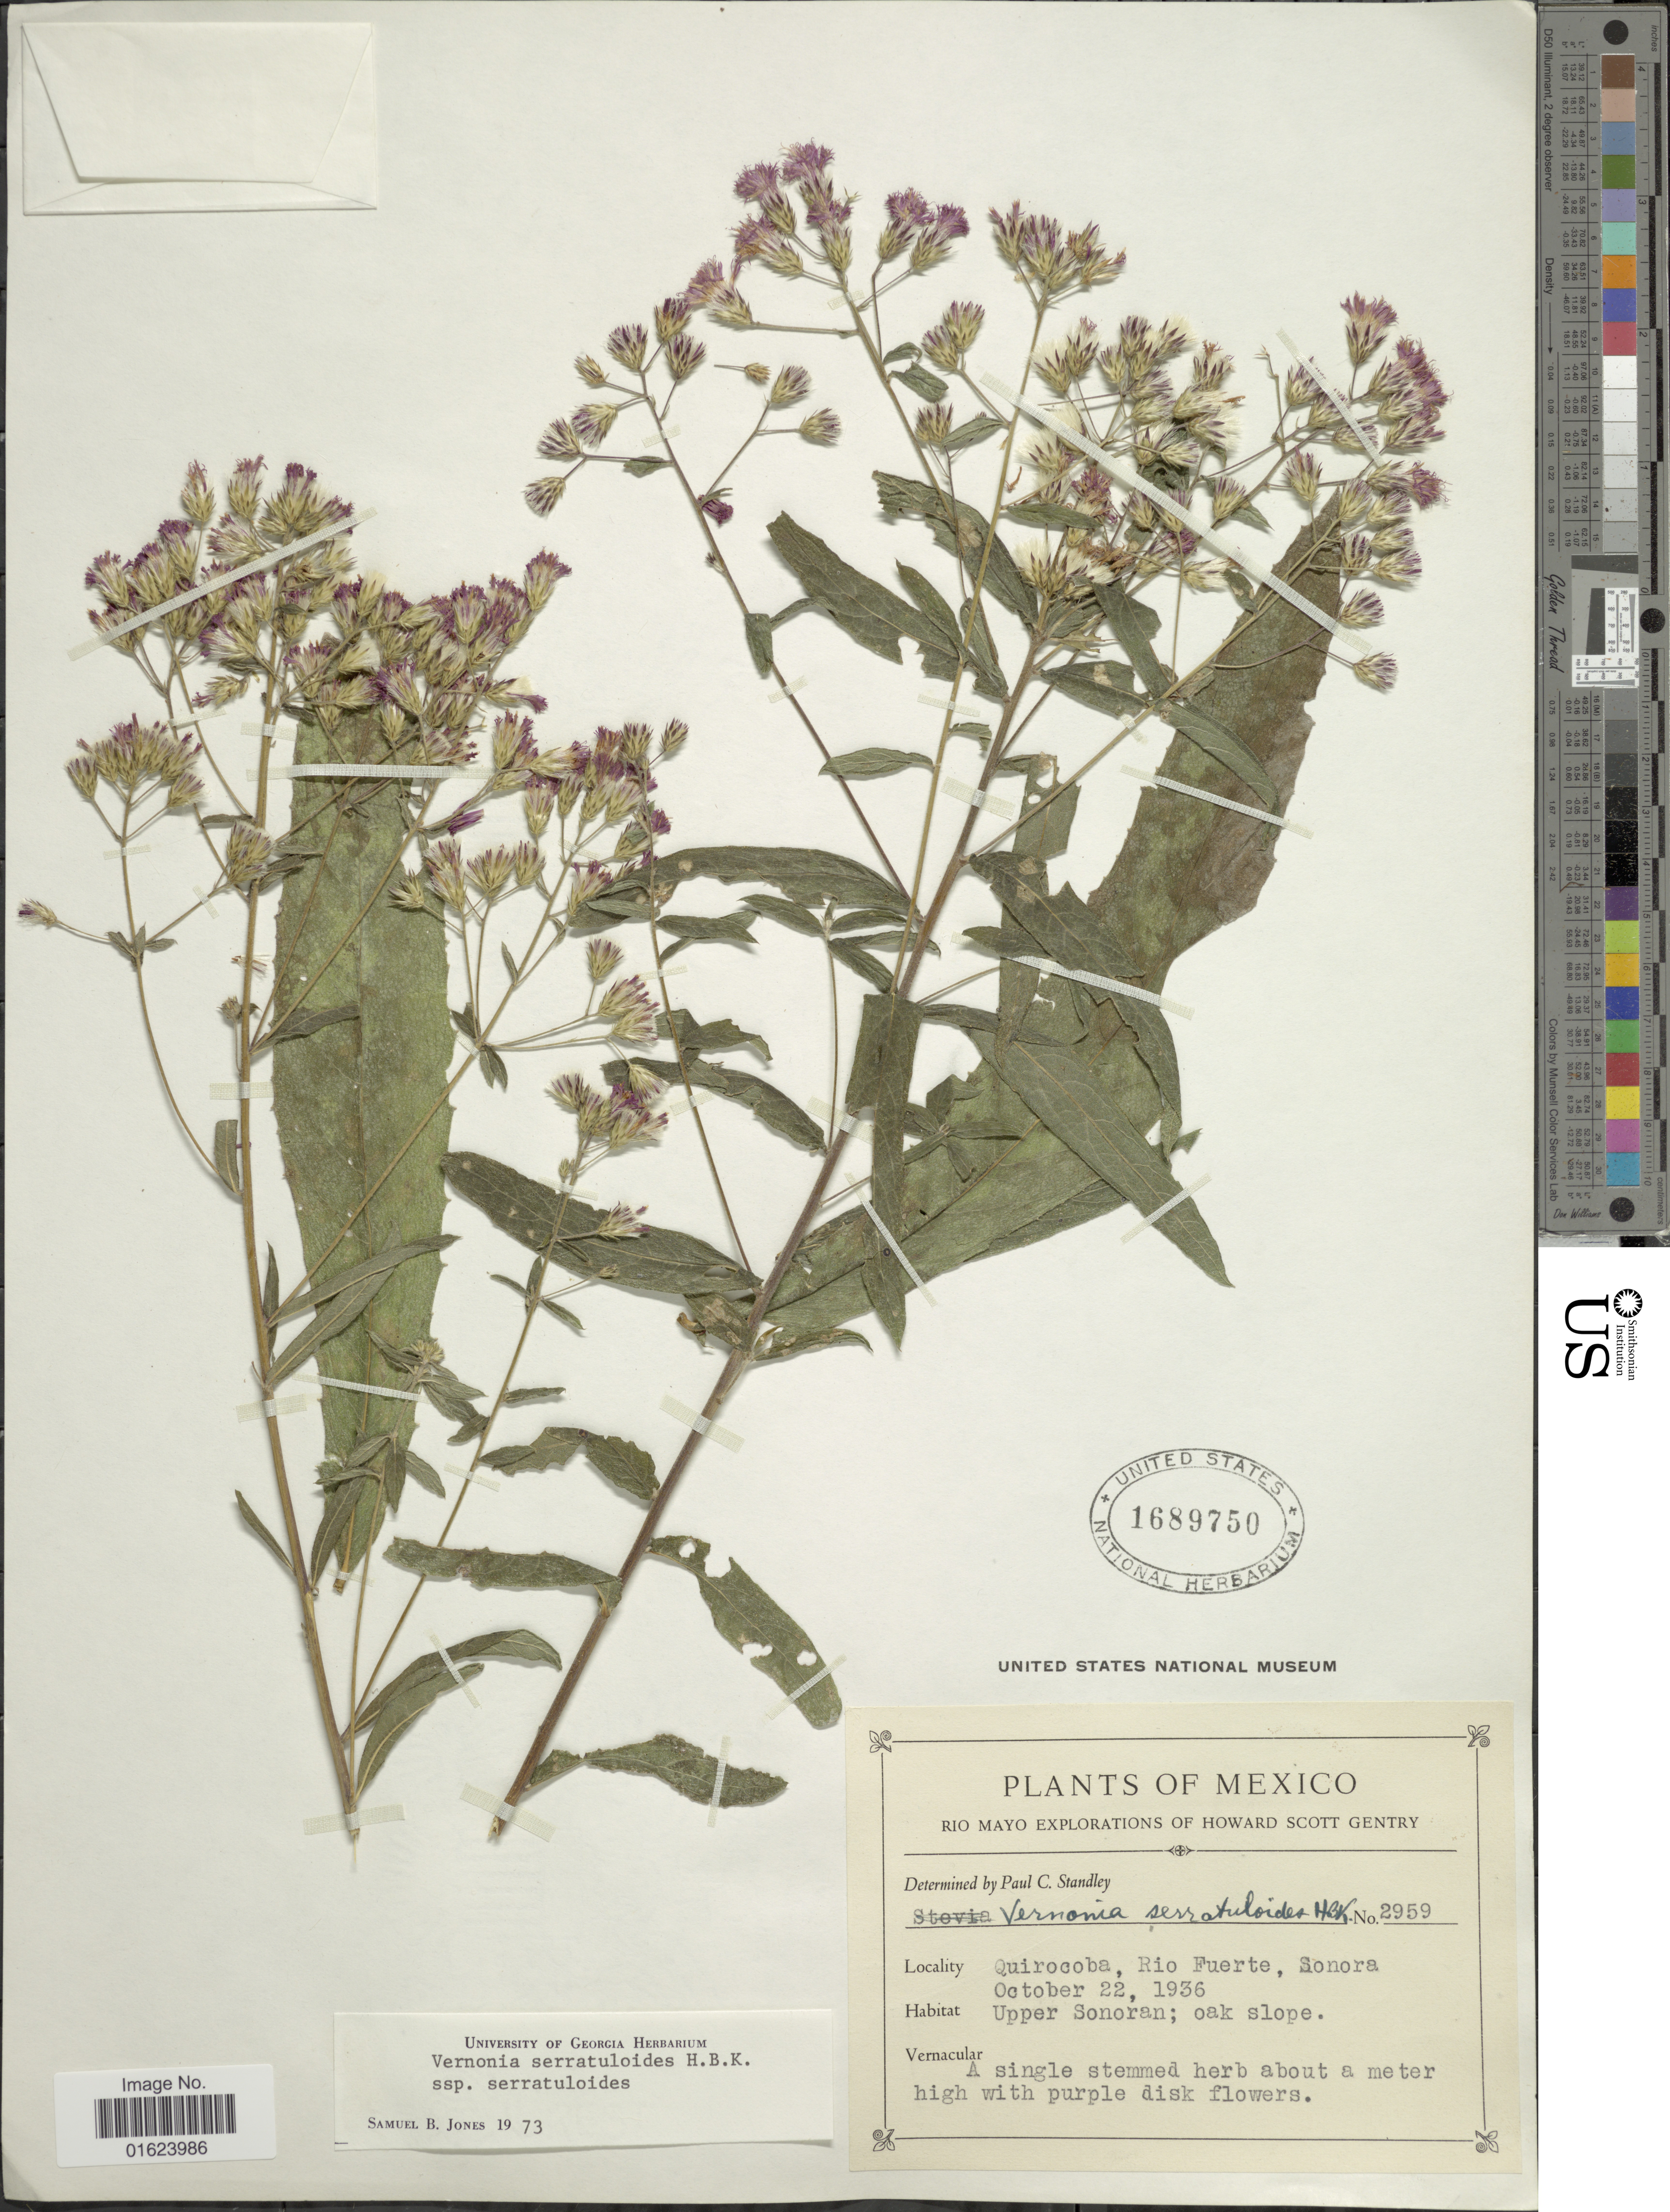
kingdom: Plantae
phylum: Tracheophyta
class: Magnoliopsida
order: Asterales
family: Asteraceae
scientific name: Vickianthus serratuloides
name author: (Kunth) H. Rob.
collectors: H. S. Gentry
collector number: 2959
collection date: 1936-10-22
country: Mexico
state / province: Sonora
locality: Quirocoba, Rio Fuerte, Sonora. Upper Sonoran.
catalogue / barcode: US 1689750